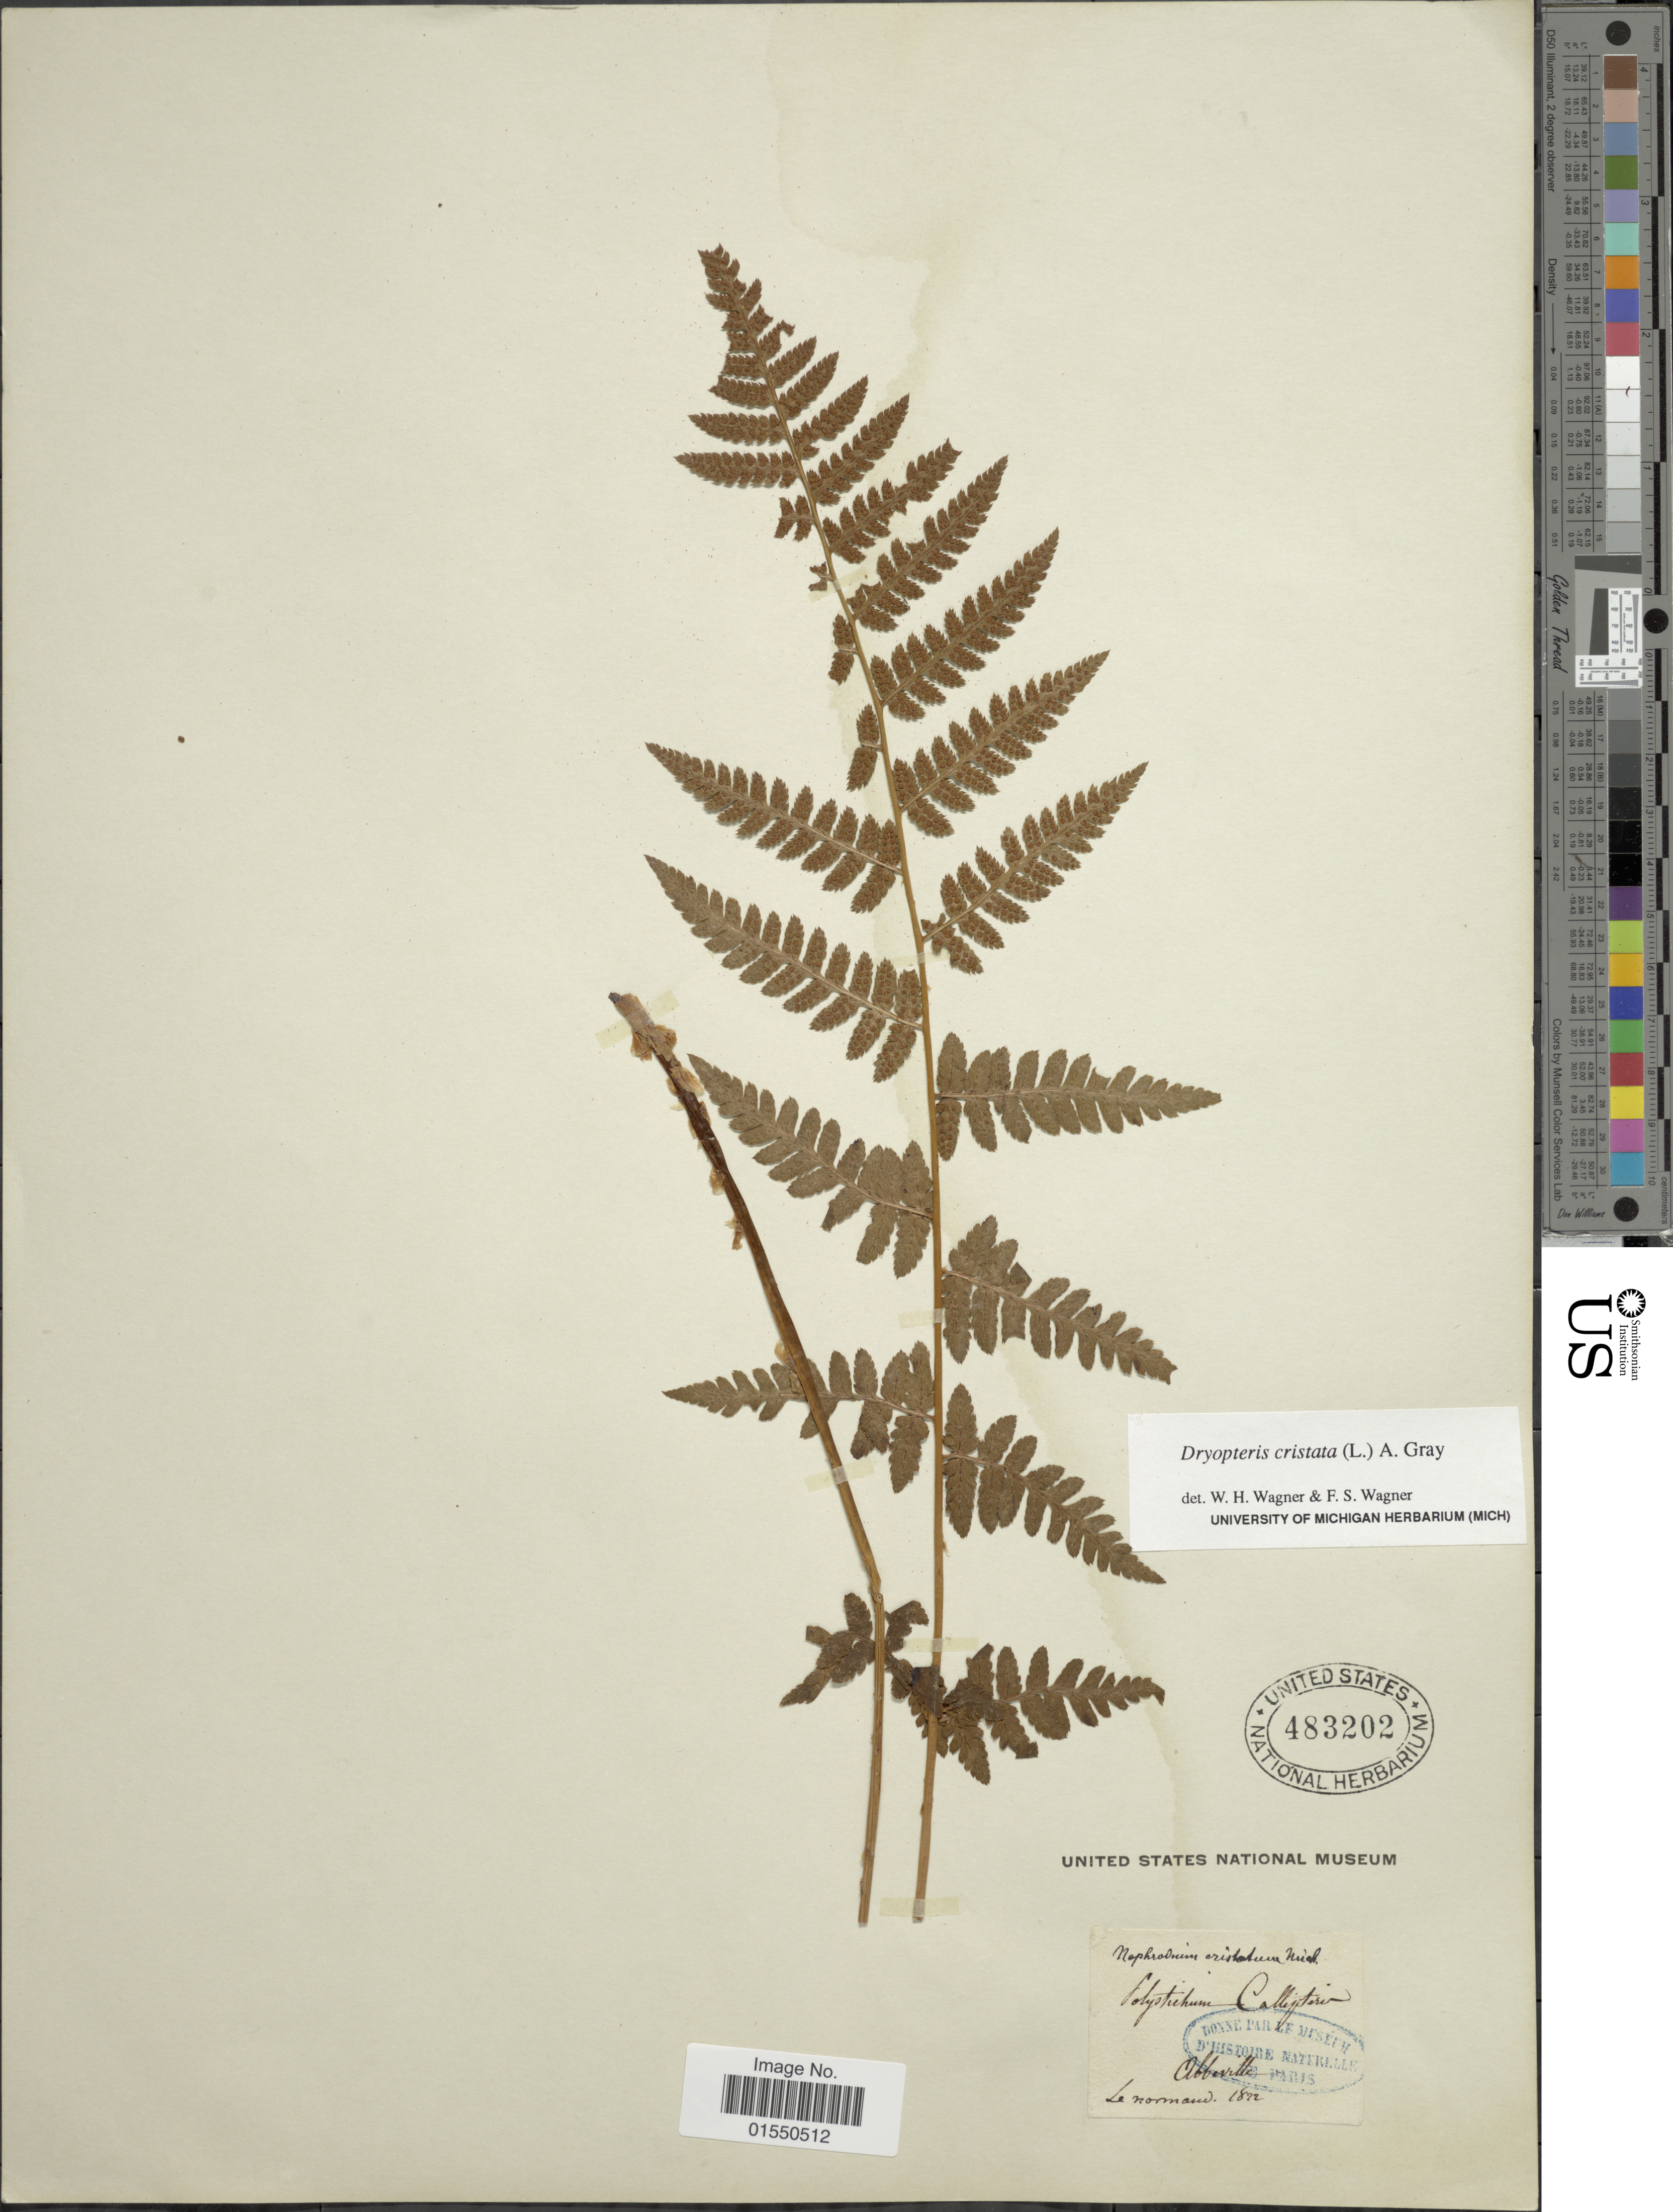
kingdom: Plantae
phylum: Tracheophyta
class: Polypodiopsida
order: Polypodiales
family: Dryopteridaceae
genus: Dryopteris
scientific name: Dryopteris cristata var. spinulosa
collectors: Norman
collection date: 1872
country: France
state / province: Hauts-de-France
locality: Obberville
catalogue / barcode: US 483202